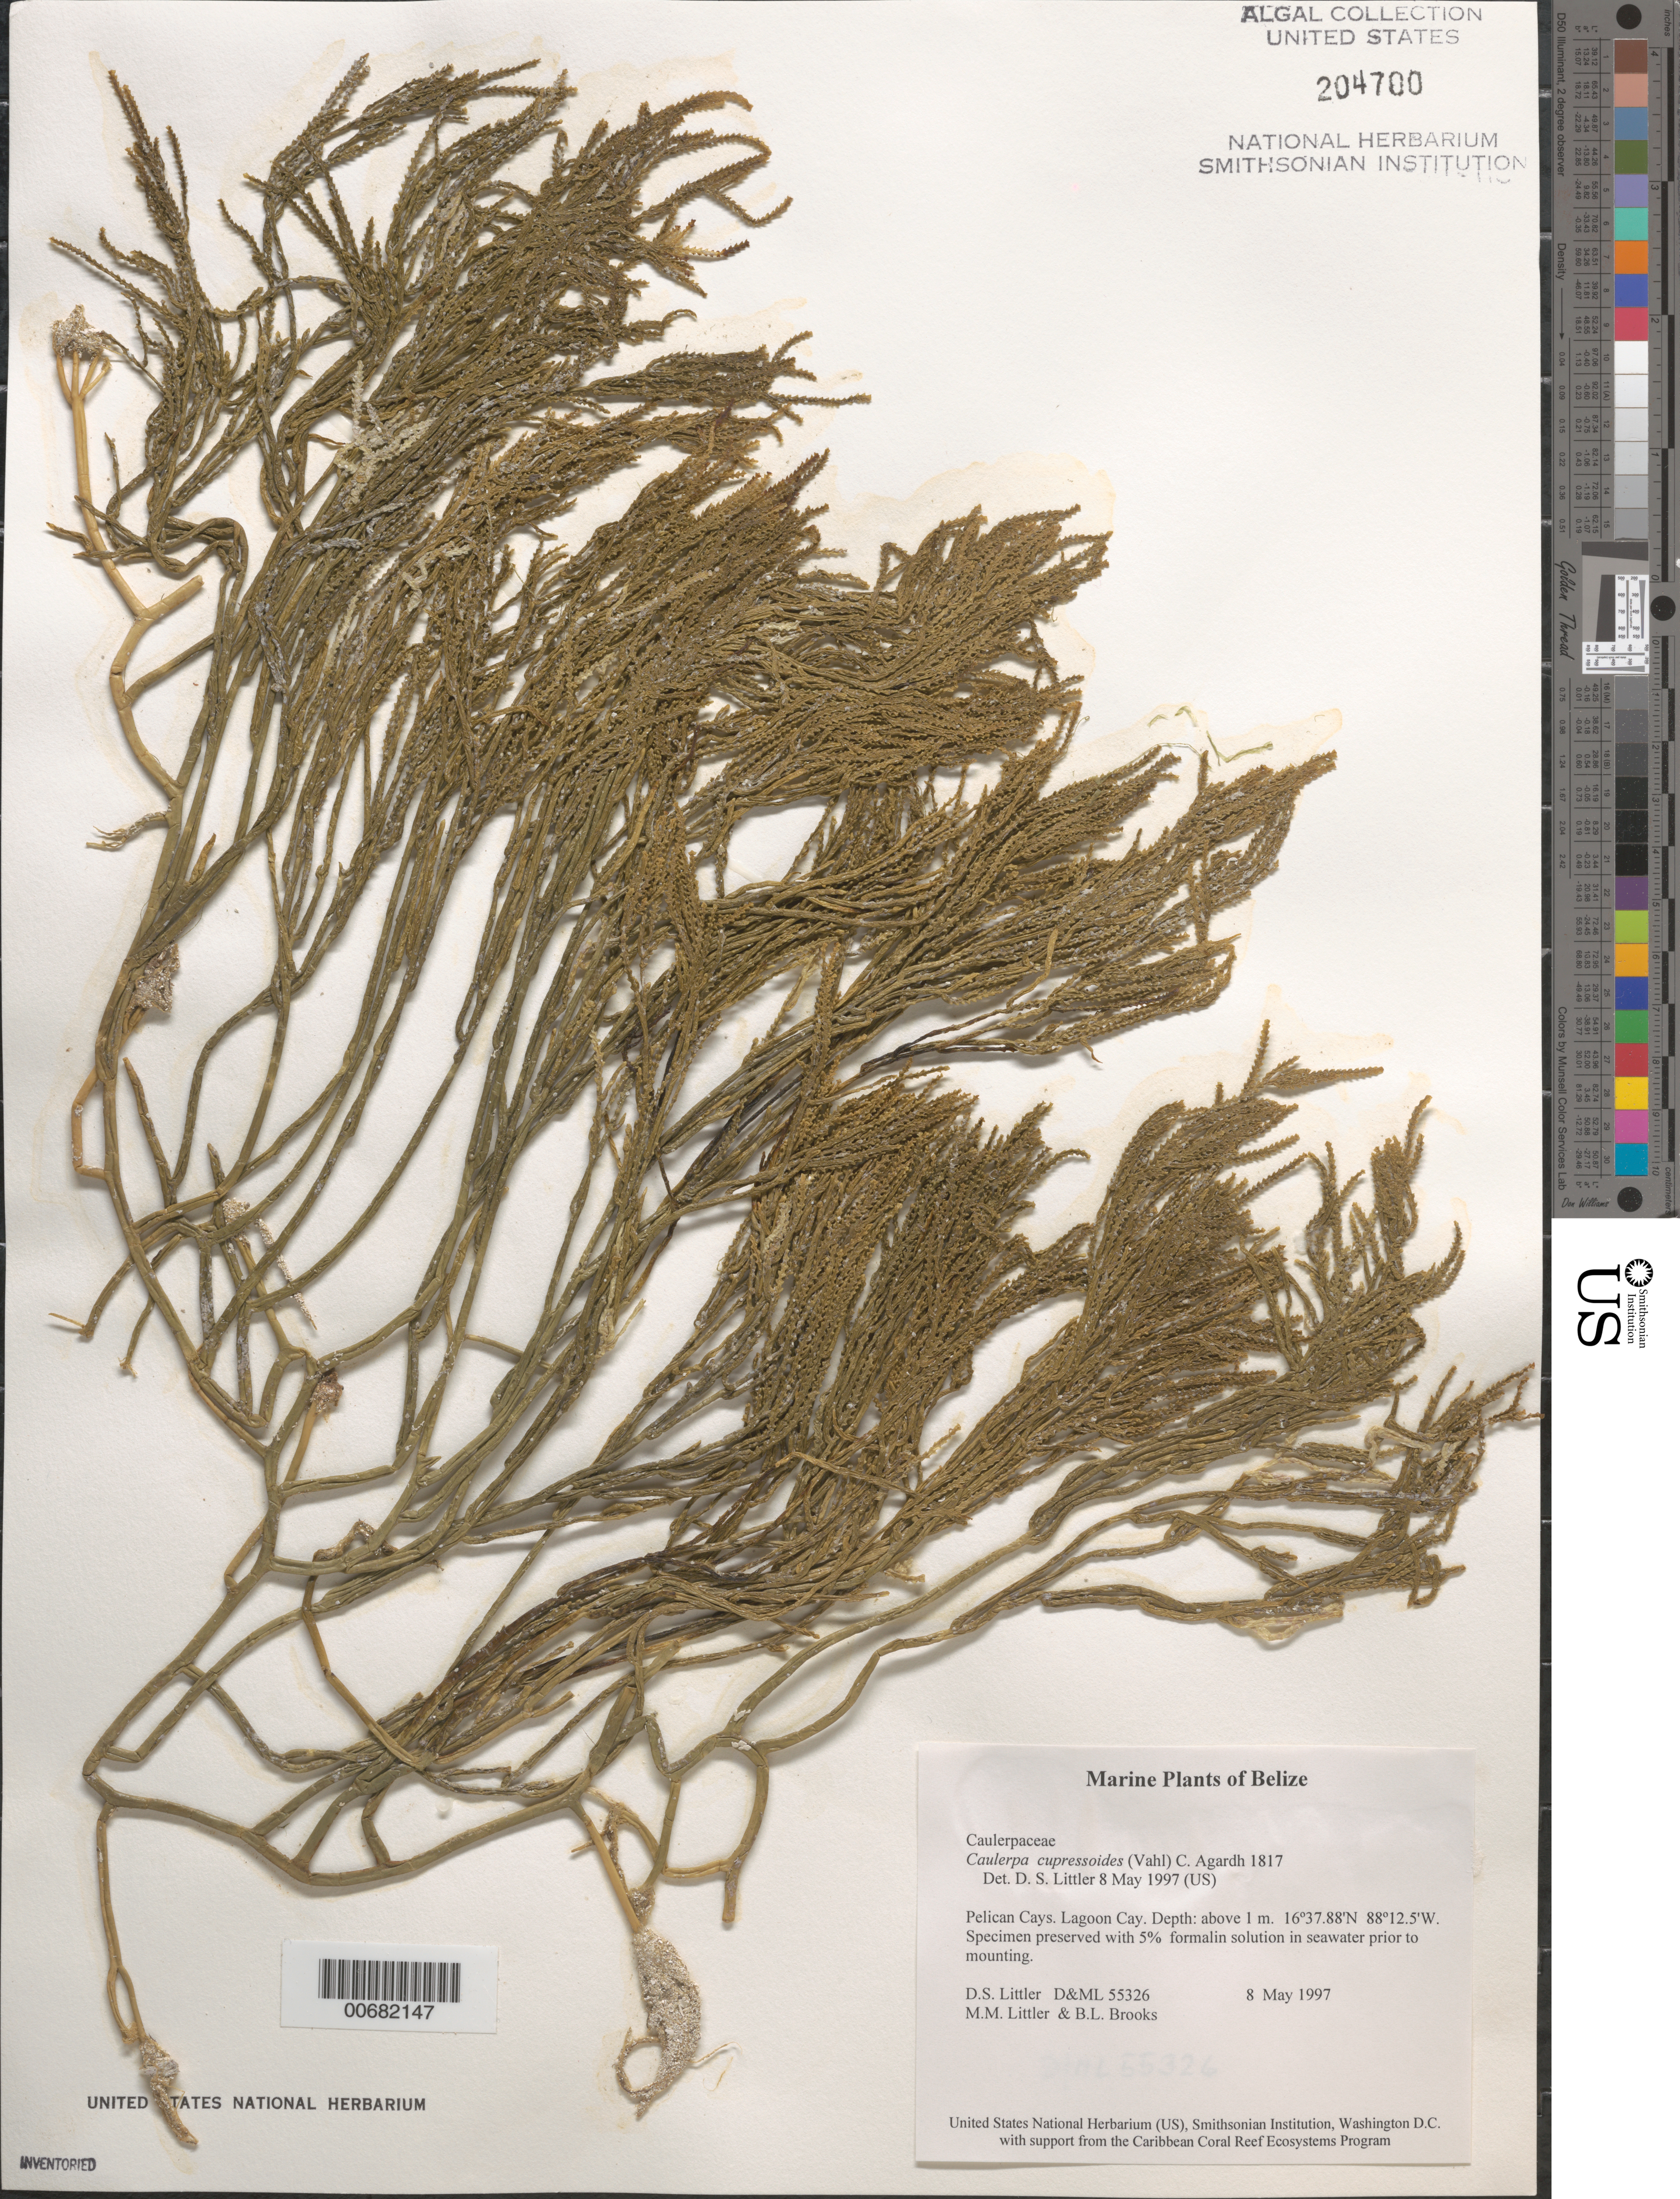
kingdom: Plantae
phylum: Chlorophyta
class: Ulvophyceae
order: Bryopsidales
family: Caulerpaceae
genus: Caulerpa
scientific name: Caulerpa cupressoides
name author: (Vahl) C. Agardh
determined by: Littler, D. S.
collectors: D. S. Littler, M. M. Littler & B. Brooks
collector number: D&ML 55326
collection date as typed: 08 May 1997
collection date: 1997-05-08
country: Belize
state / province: Stann Creek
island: Lagoon Cay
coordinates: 16 37.88' N, 88 12.5' W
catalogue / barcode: US 204700